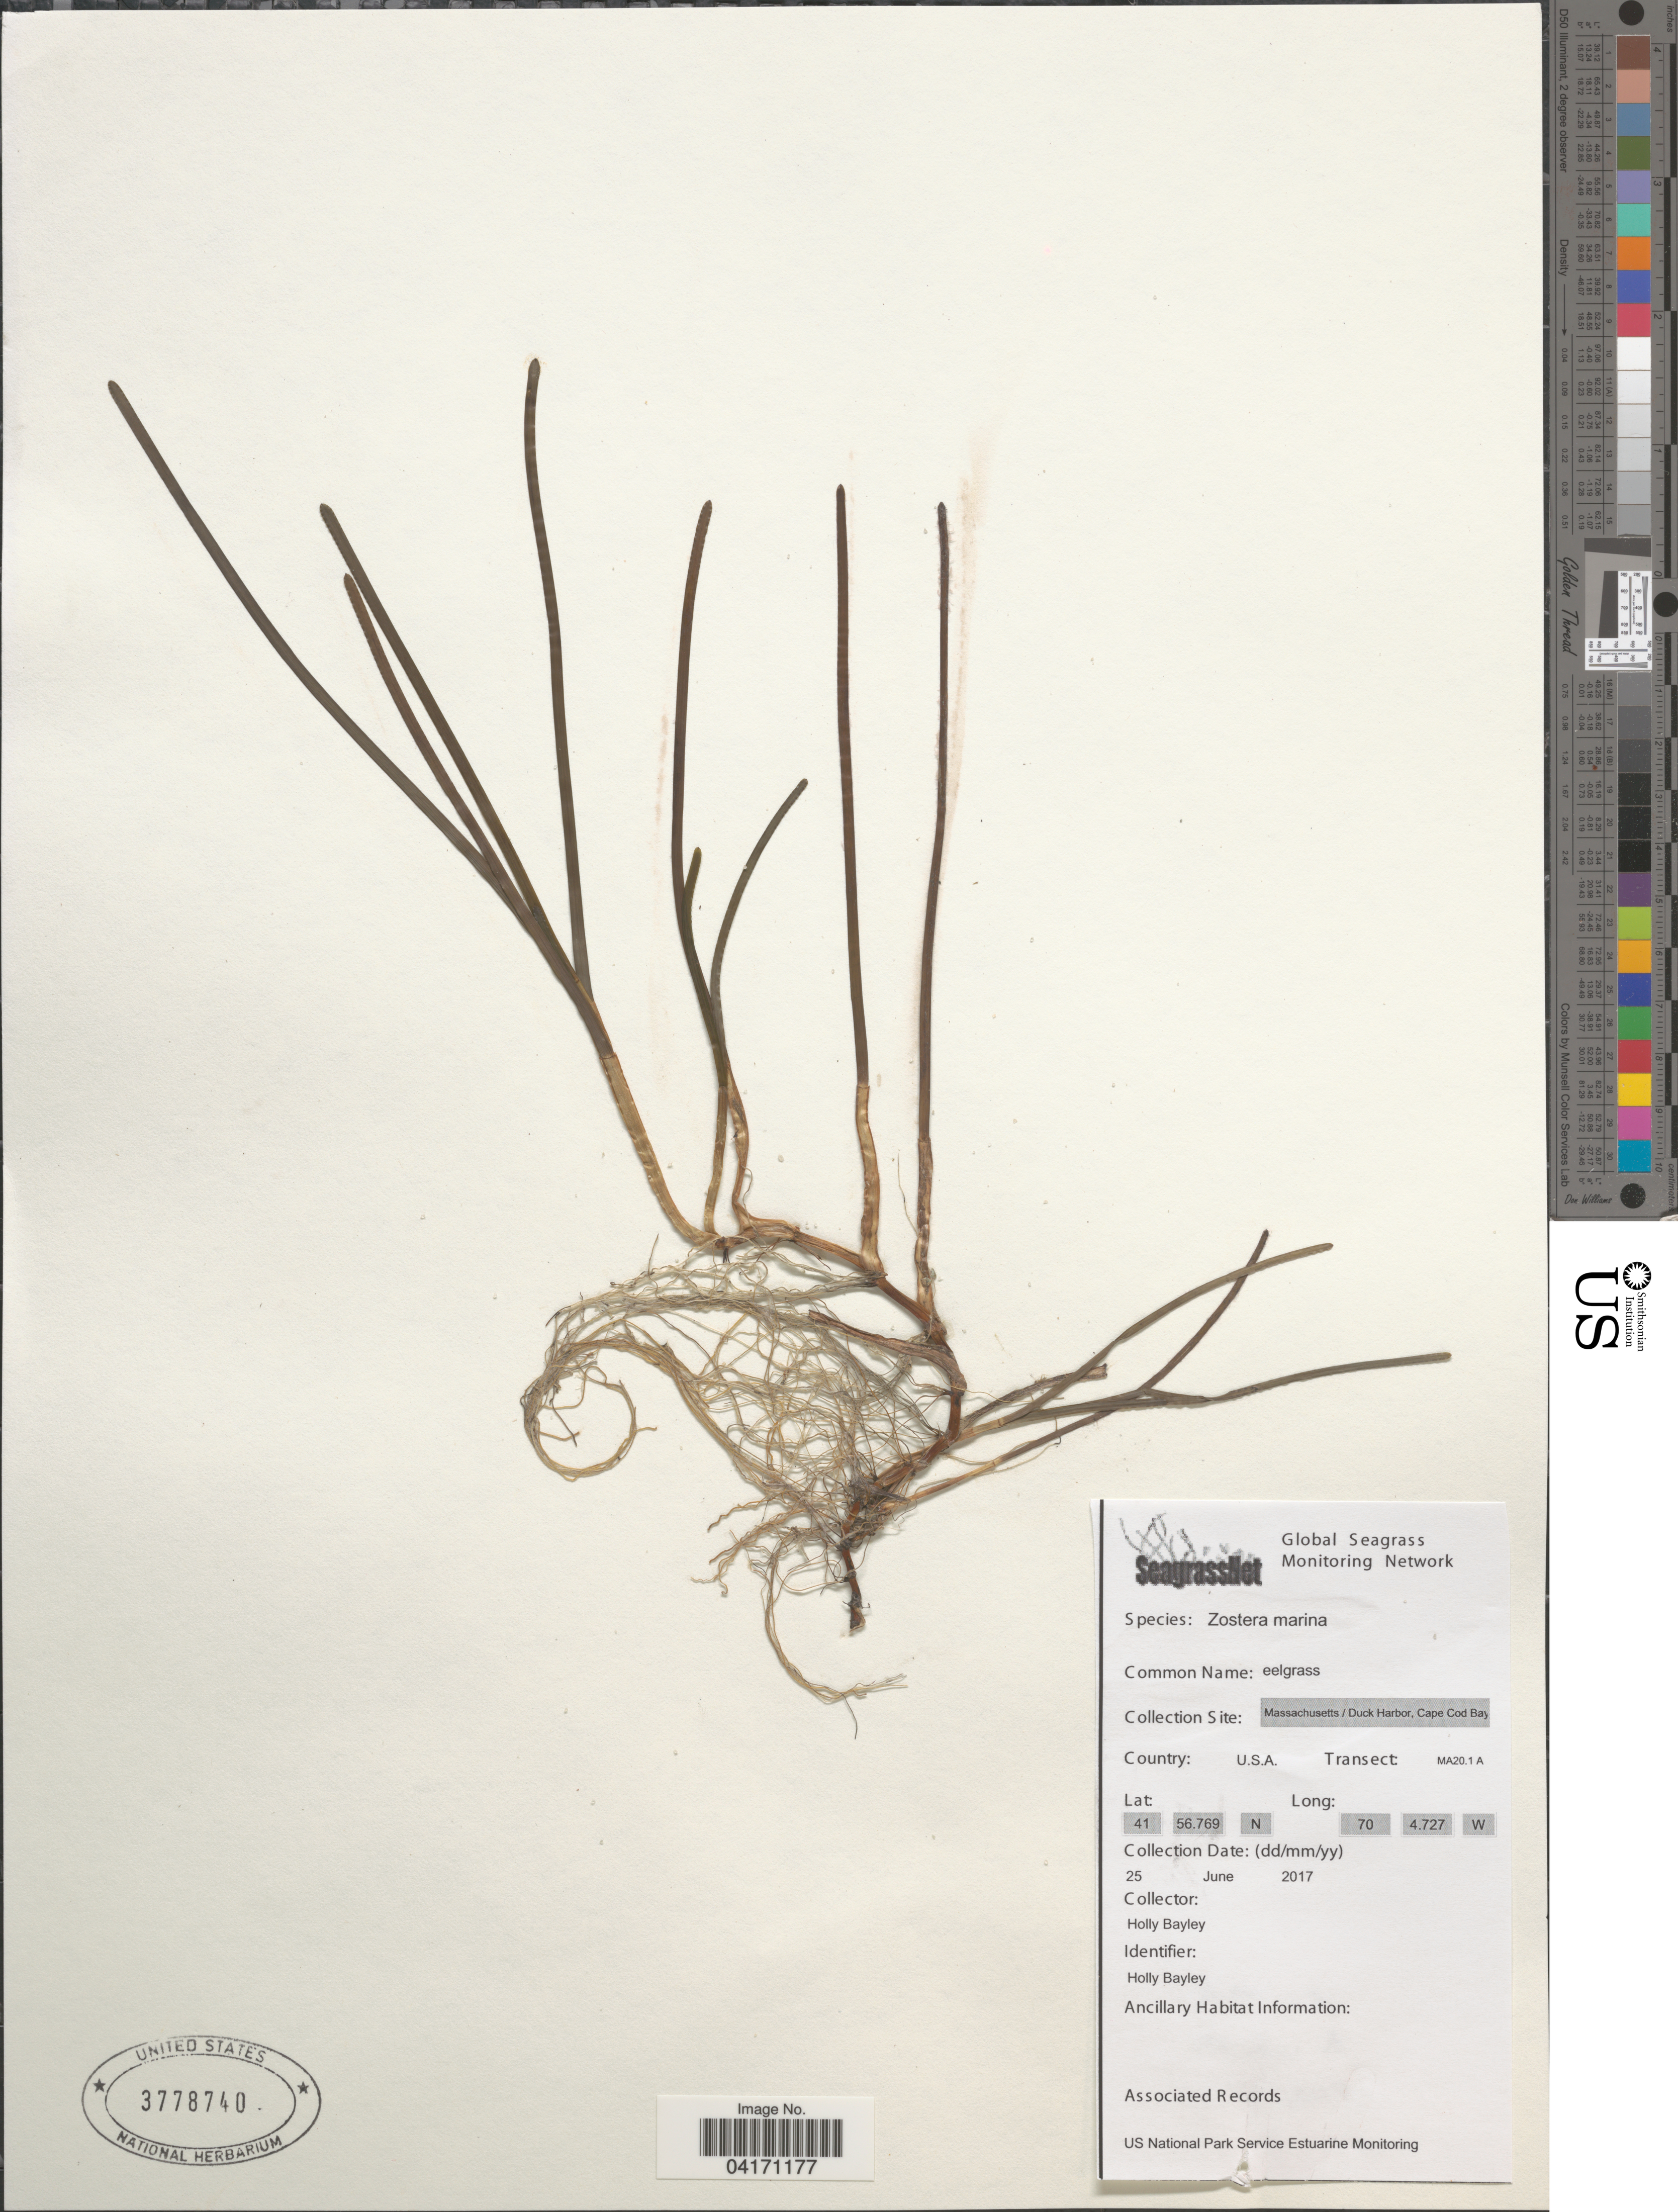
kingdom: Plantae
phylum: Tracheophyta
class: Liliopsida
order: Alismatales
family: Zosteraceae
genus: Zostera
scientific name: Zostera marina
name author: L.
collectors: H. Bayley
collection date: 2017-06-25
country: United States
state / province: Massachusetts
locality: Duck Harbor, Cape Cod Bay. Transect: MA20.1 A.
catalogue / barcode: US 3778740